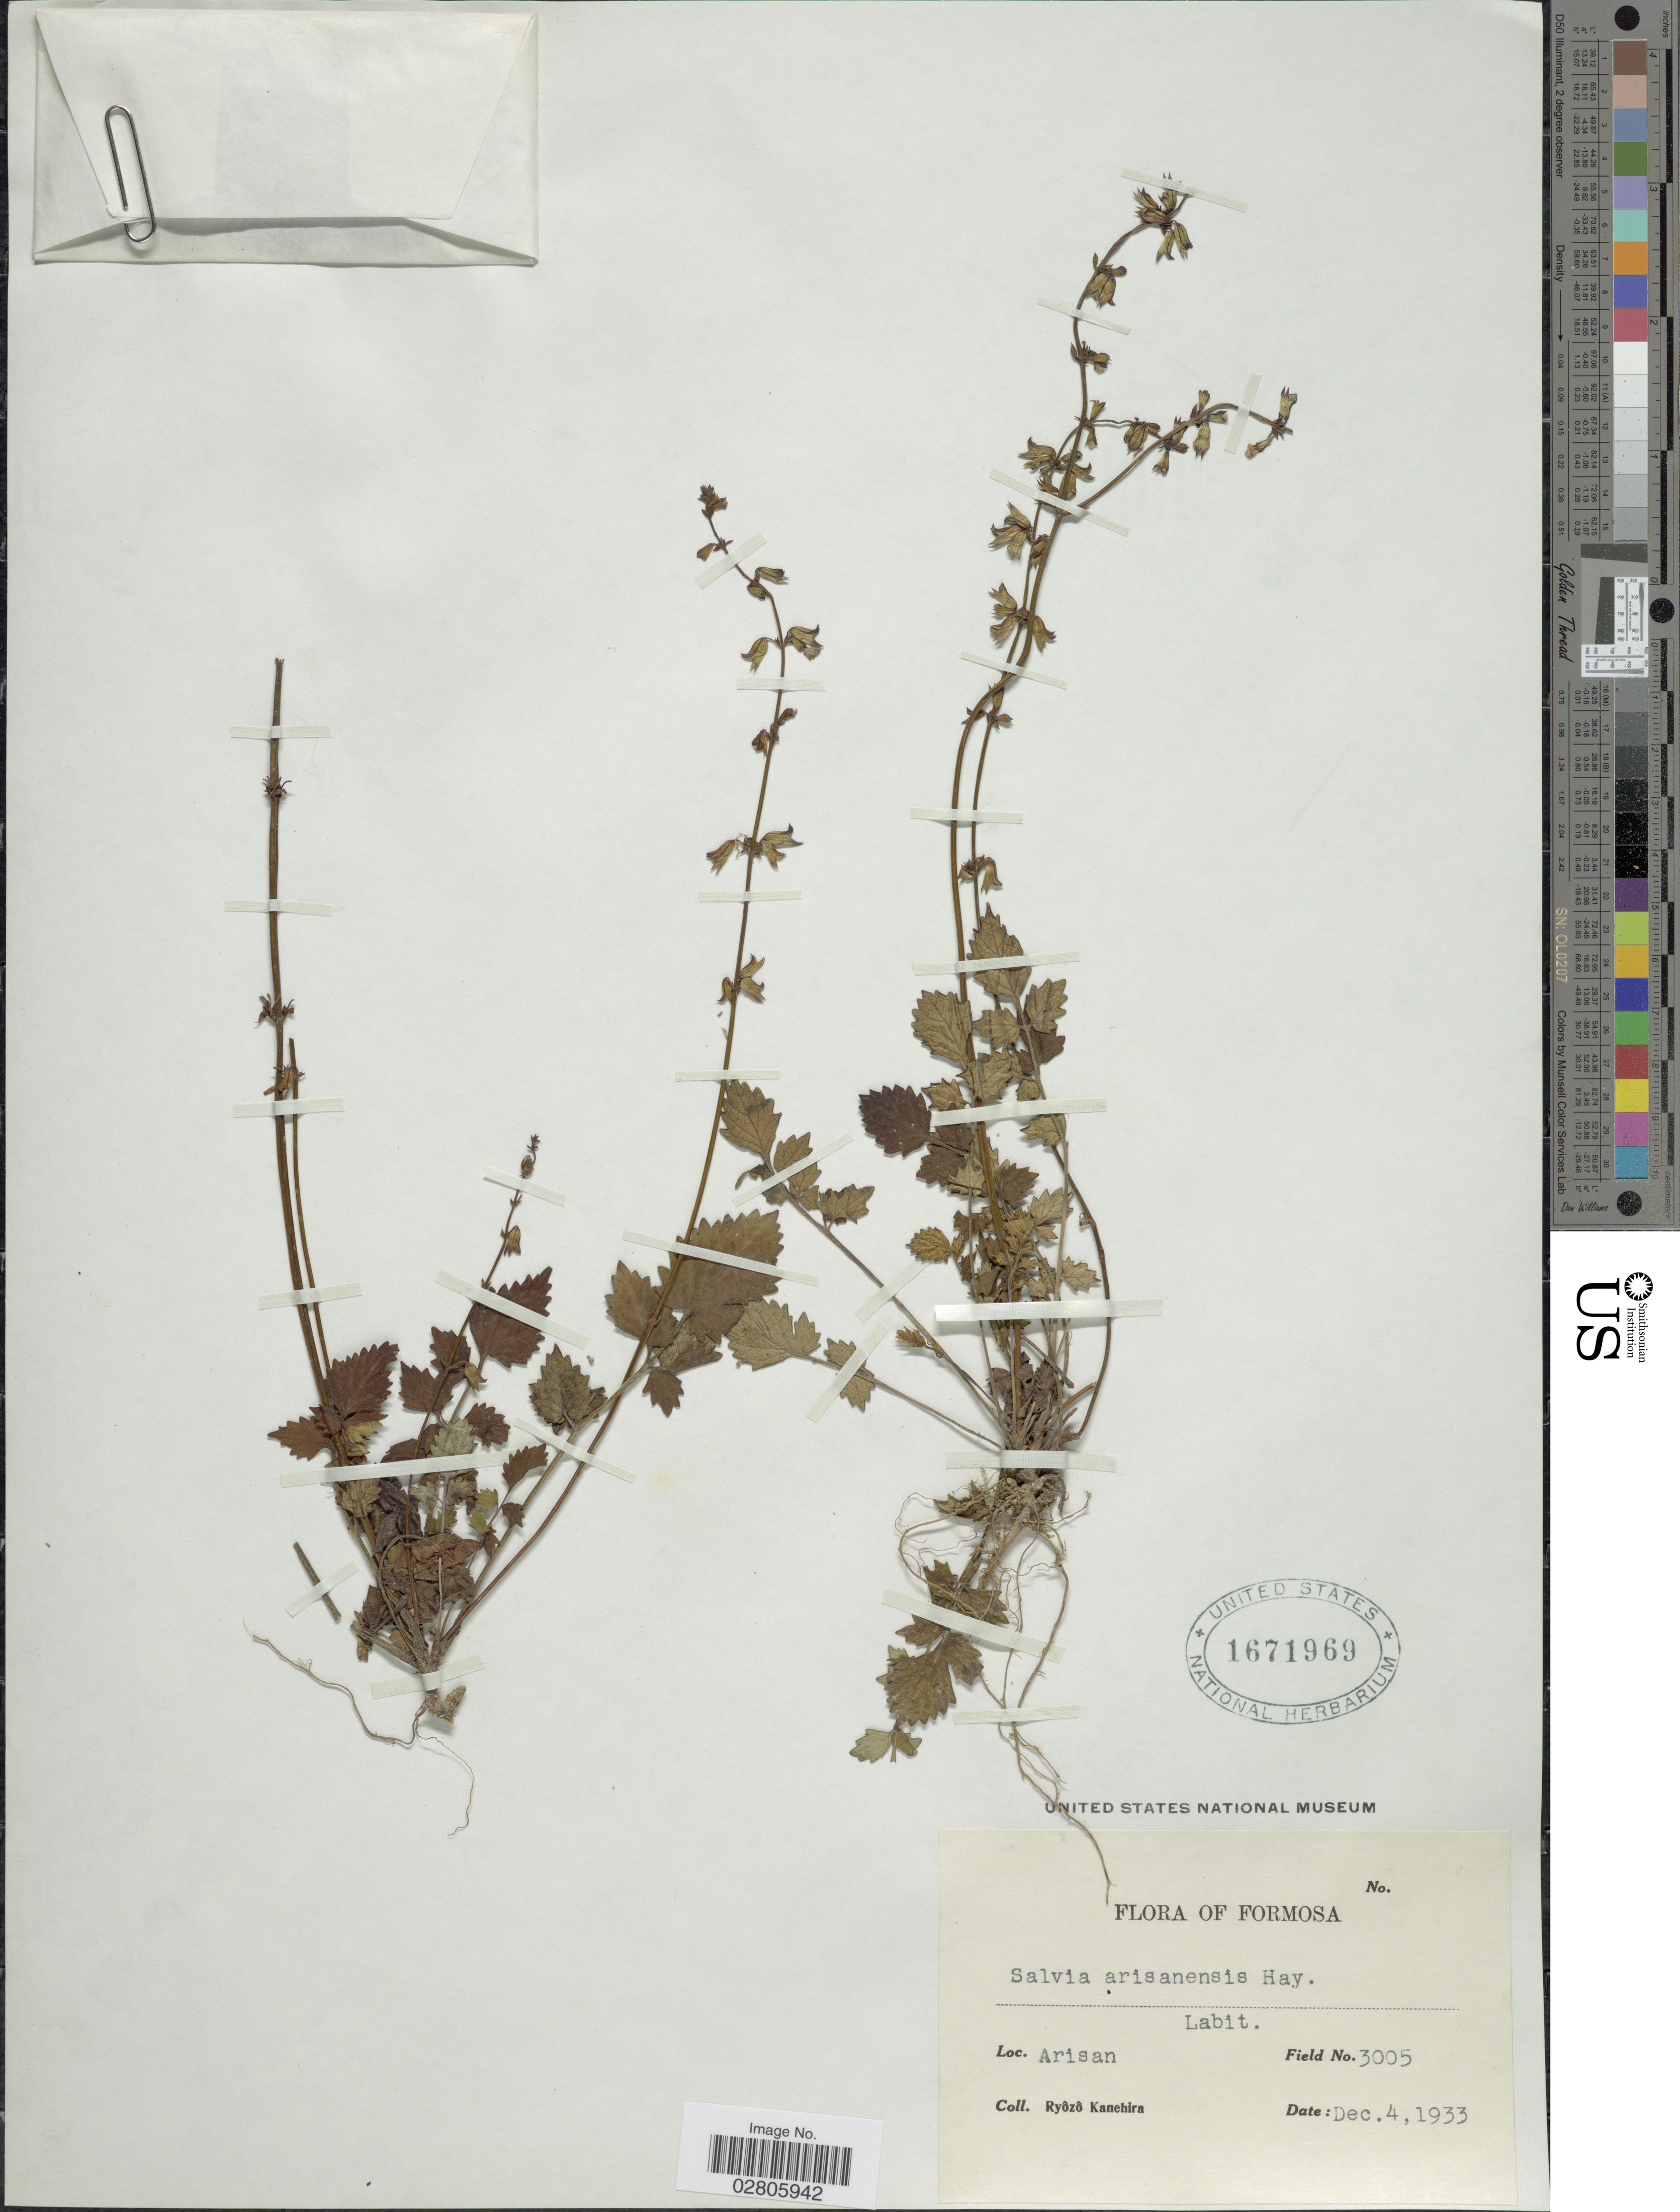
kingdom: Plantae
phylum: Tracheophyta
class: Magnoliopsida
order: Lamiales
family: Lamiaceae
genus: Salvia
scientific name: Salvia arisanensis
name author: Hayata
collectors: R. Kanehira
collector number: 3005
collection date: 1933-12-04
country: Taiwan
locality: Formosa. Arisan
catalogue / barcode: US 1671969